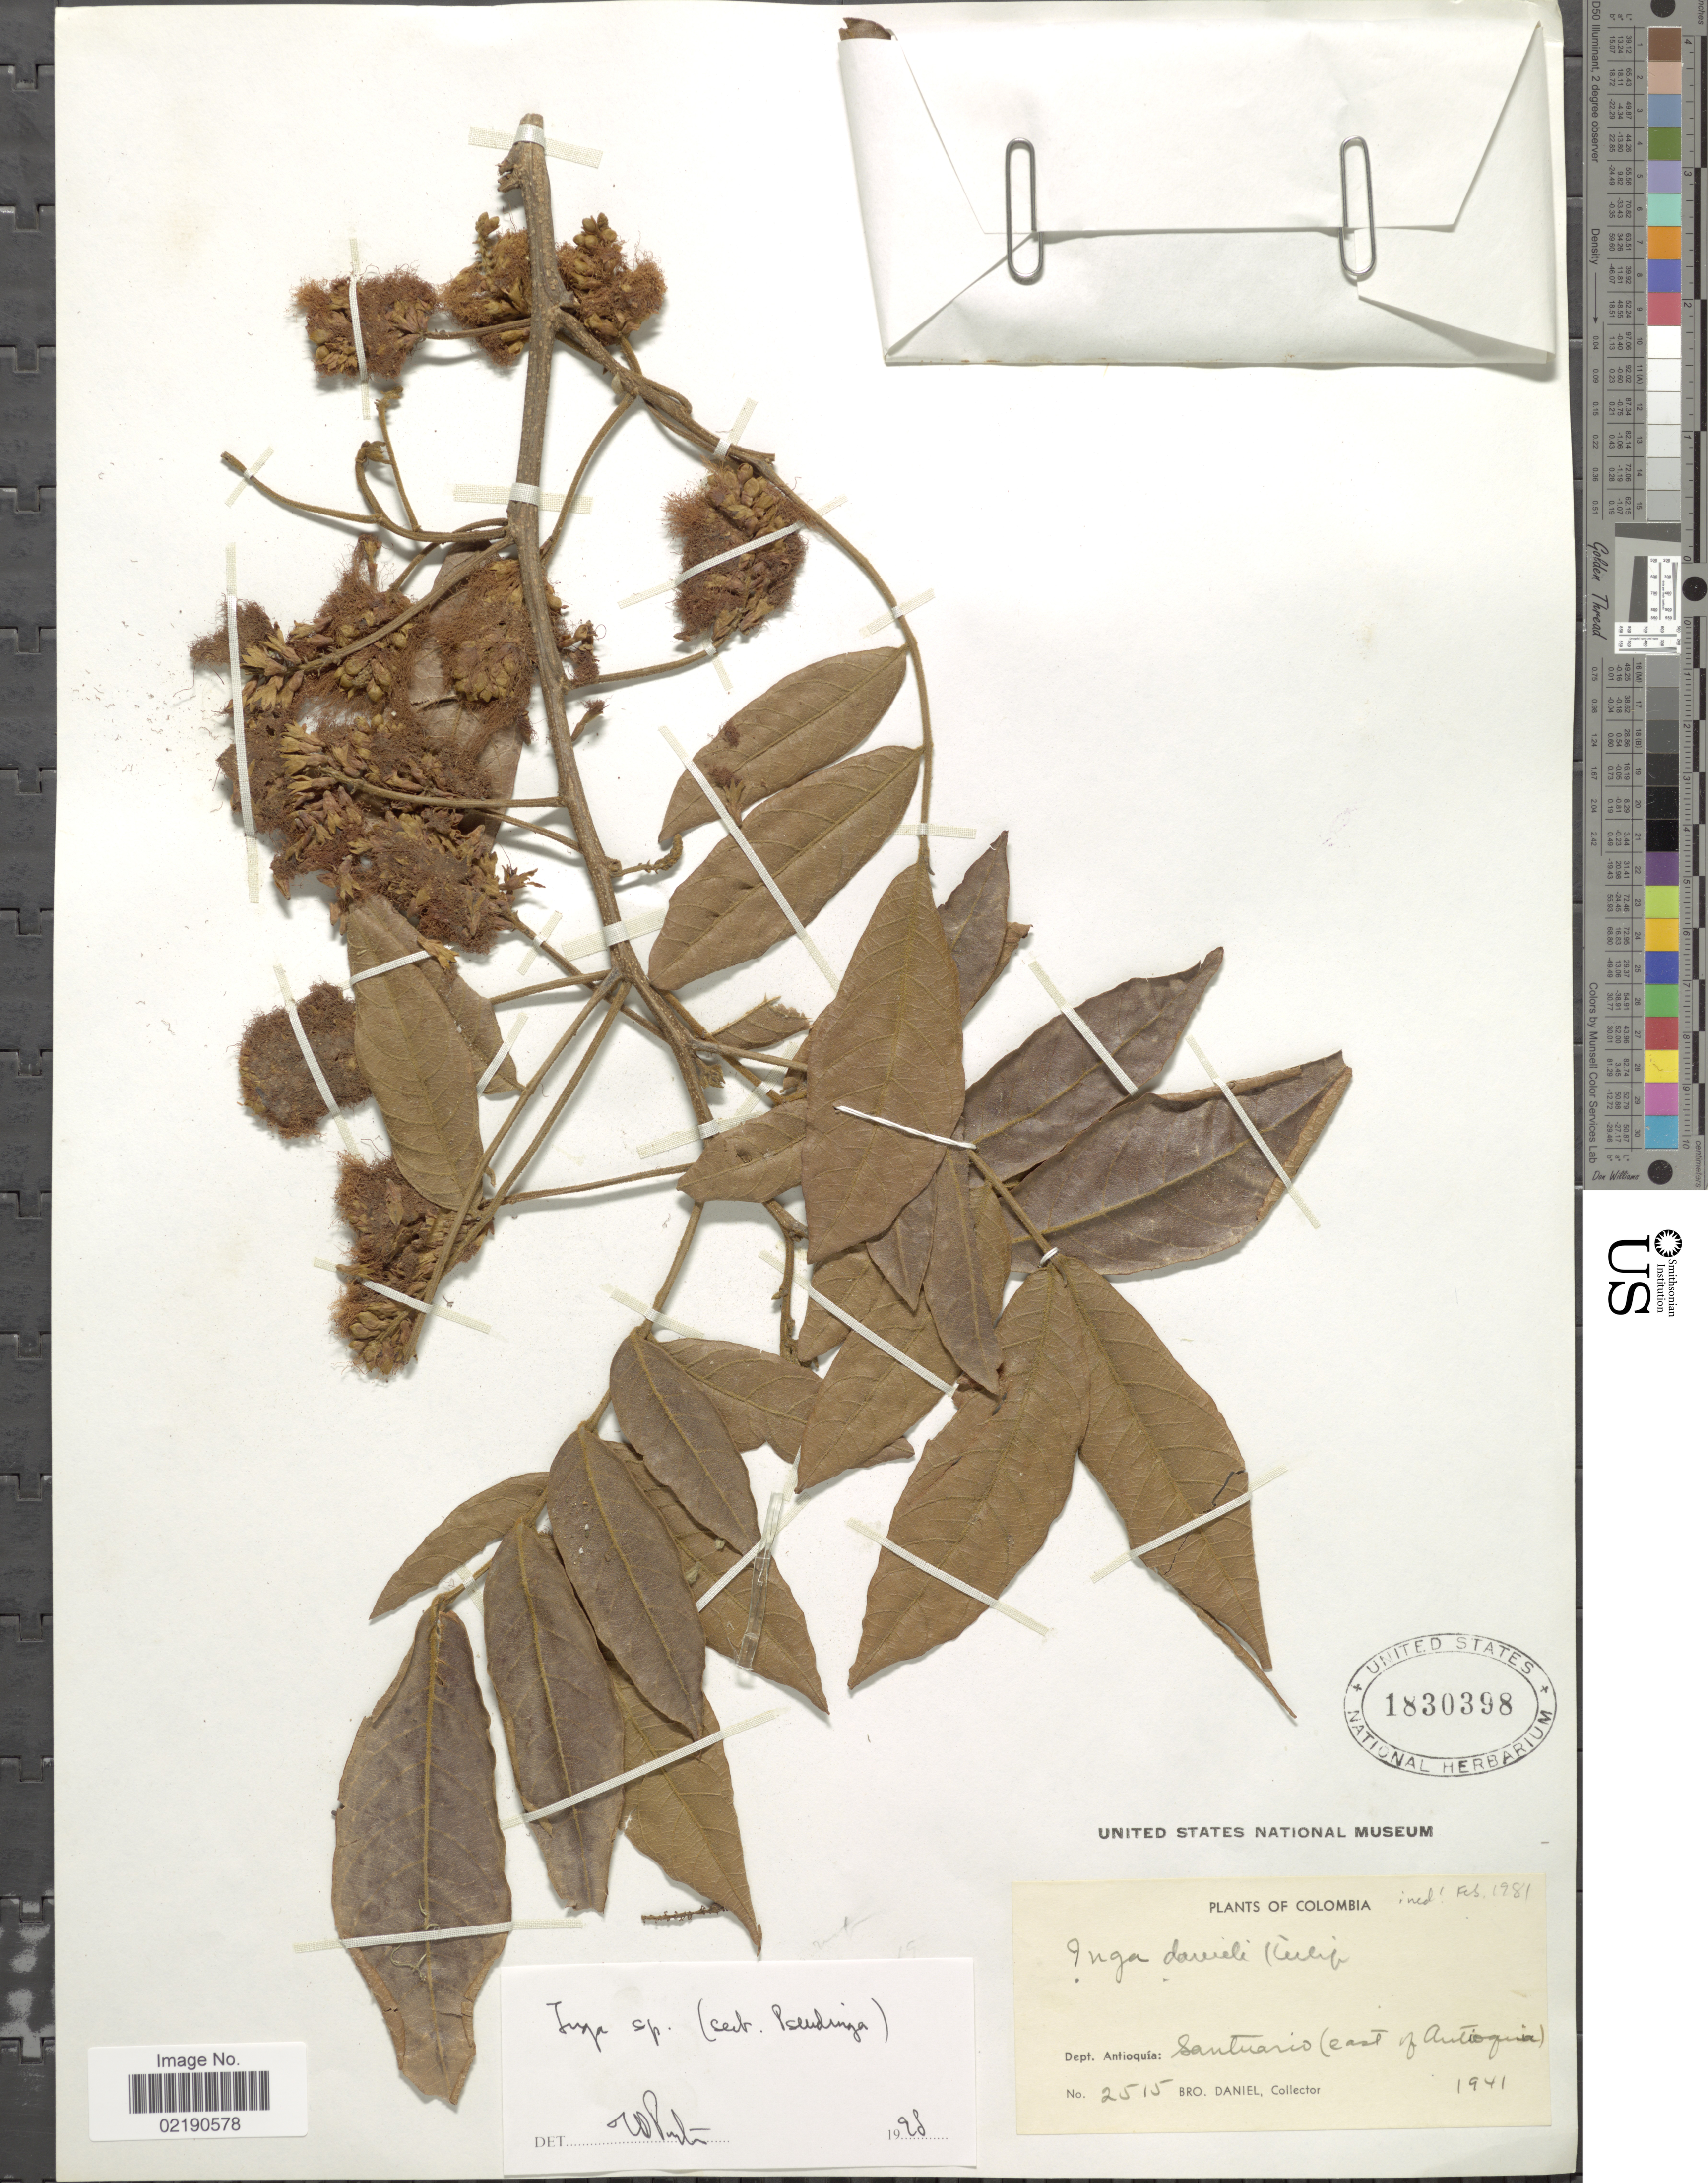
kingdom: Plantae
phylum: Tracheophyta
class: Magnoliopsida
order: Fabales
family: Fabaceae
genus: Inga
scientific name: Inga sp.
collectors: Bro. Daniel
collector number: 2515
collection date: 1941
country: Colombia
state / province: Antioquia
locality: Dept. Antioquia: Santuario ( east of Antioquia)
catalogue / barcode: US 1830398